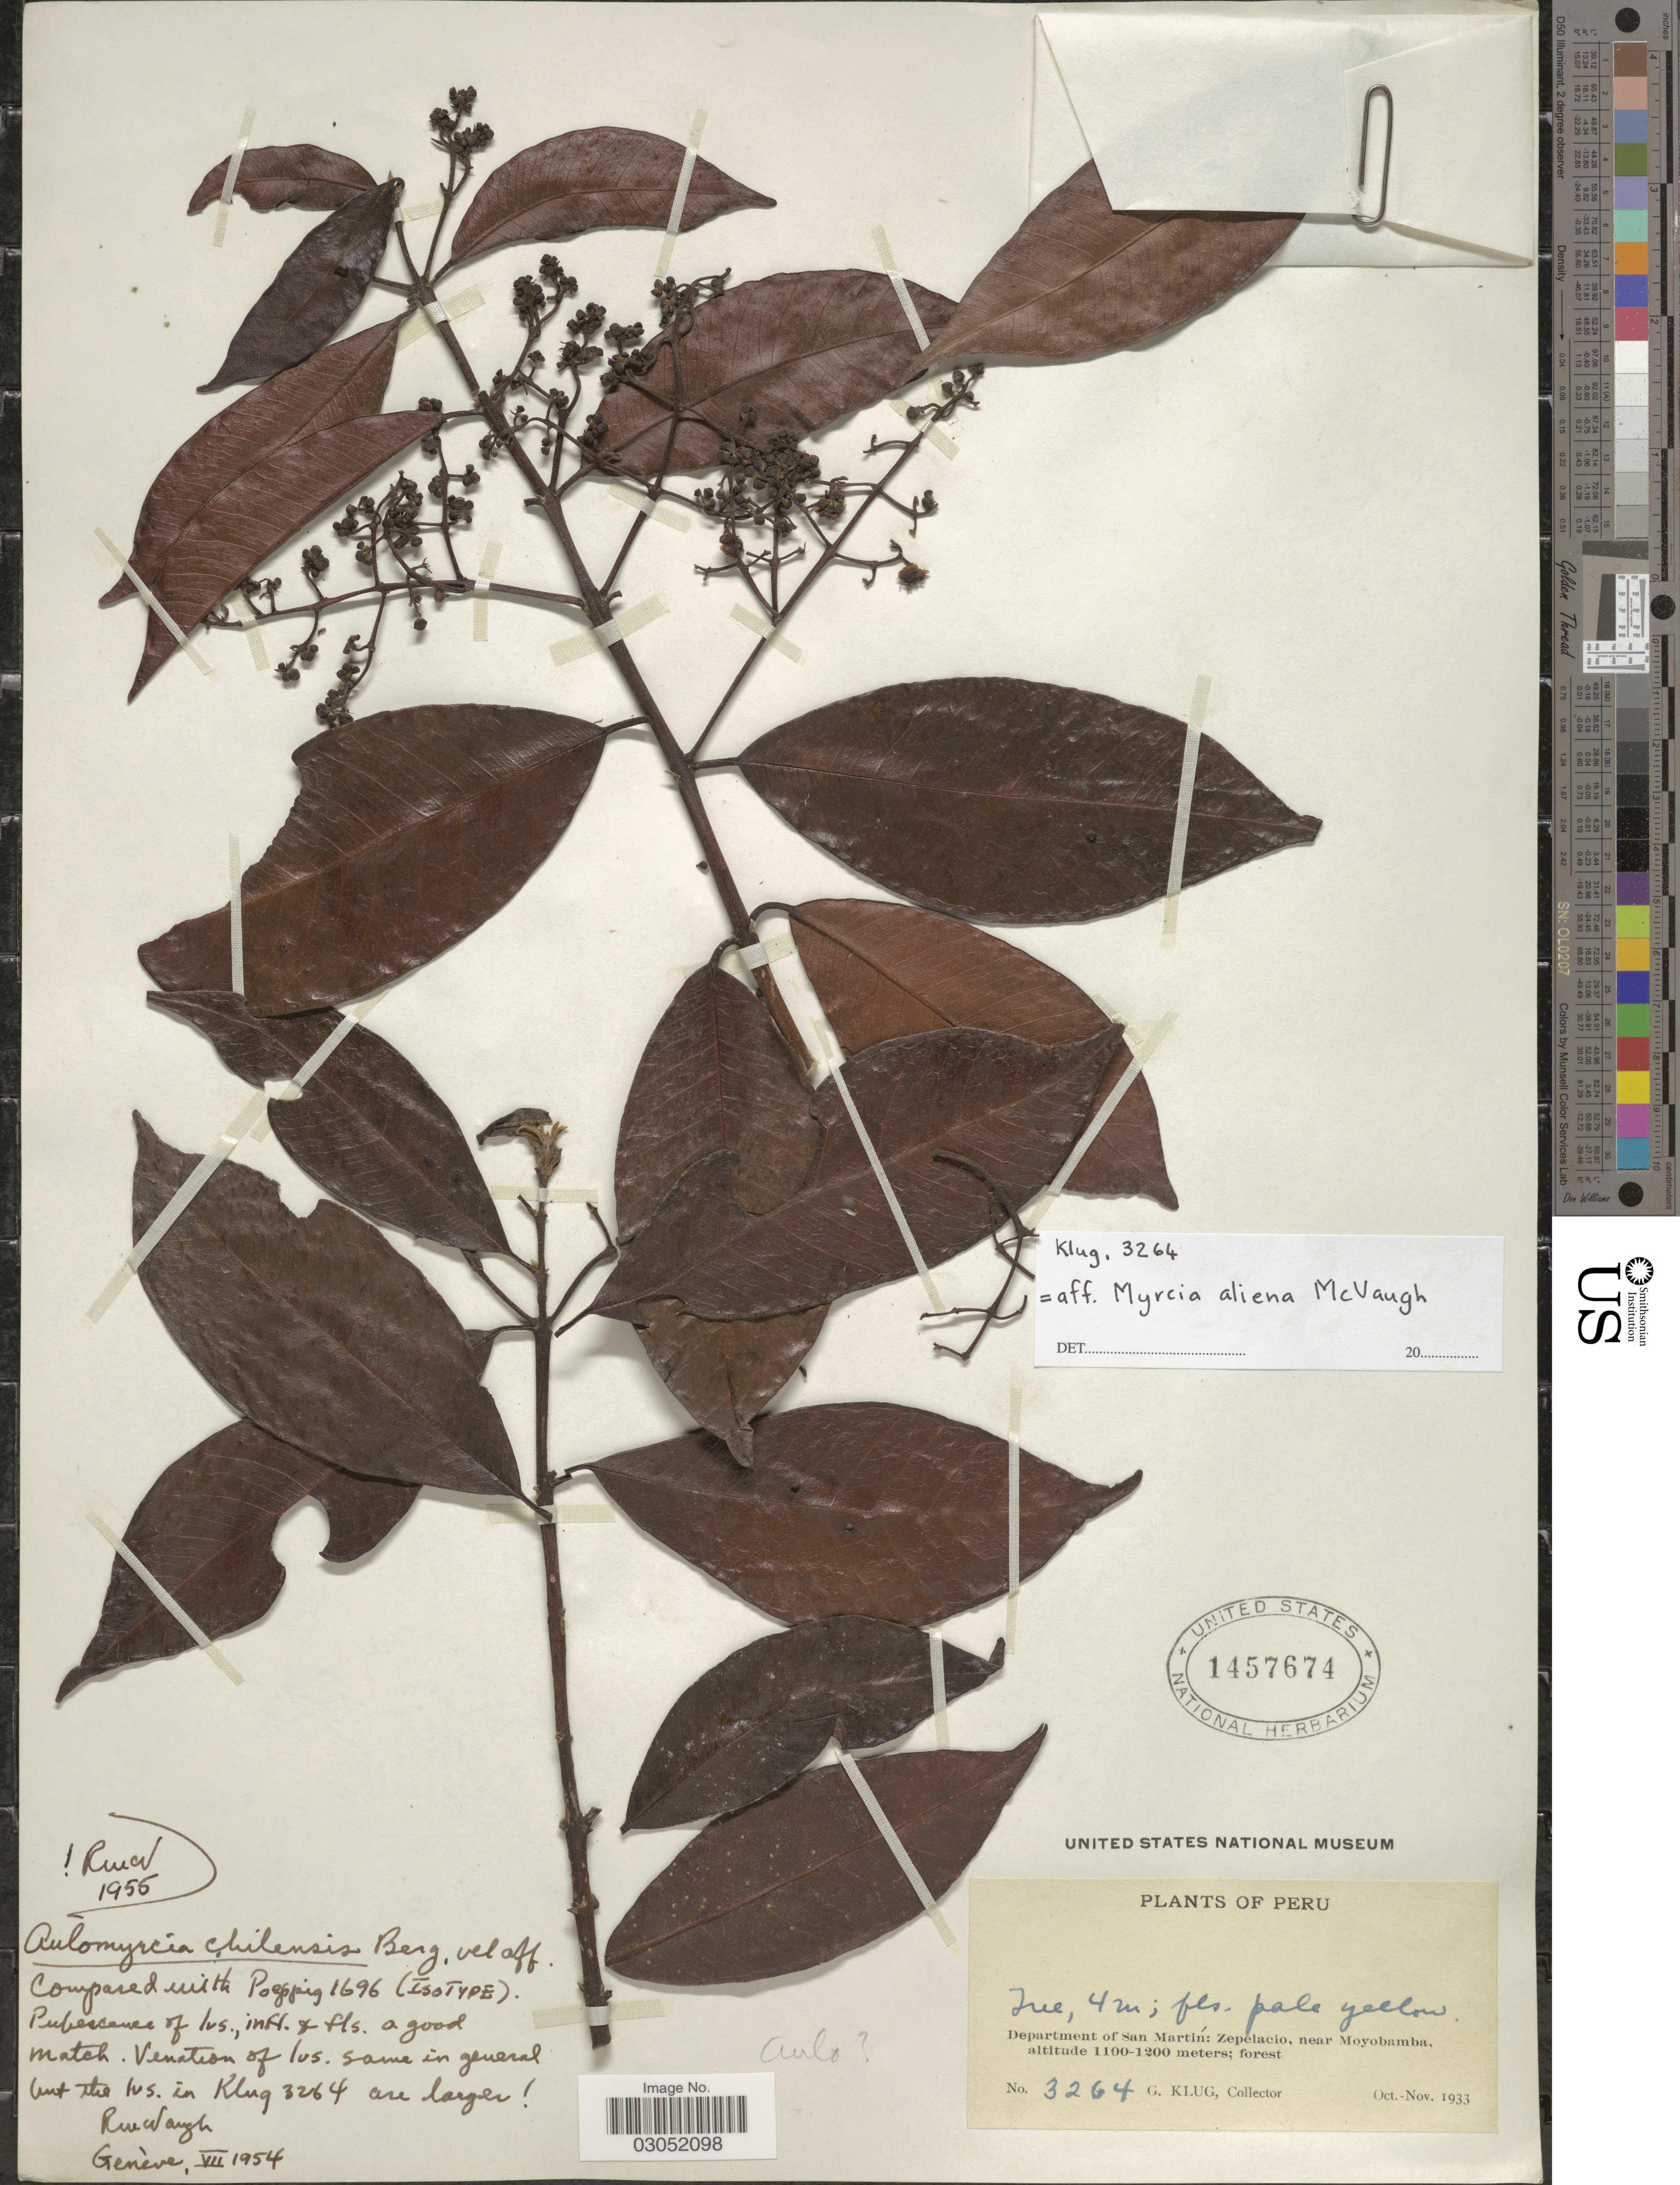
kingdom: Plantae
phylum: Tracheophyta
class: Magnoliopsida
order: Myrtales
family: Myrtaceae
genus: Myrcia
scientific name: Myrcia aliena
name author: McVaugh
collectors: G. Klug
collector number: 3264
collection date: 1933-10/1933-11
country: Peru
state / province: San Martín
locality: Department of San Martín: Zepelacio, near Moyobamba.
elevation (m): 1100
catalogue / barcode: US 1457674